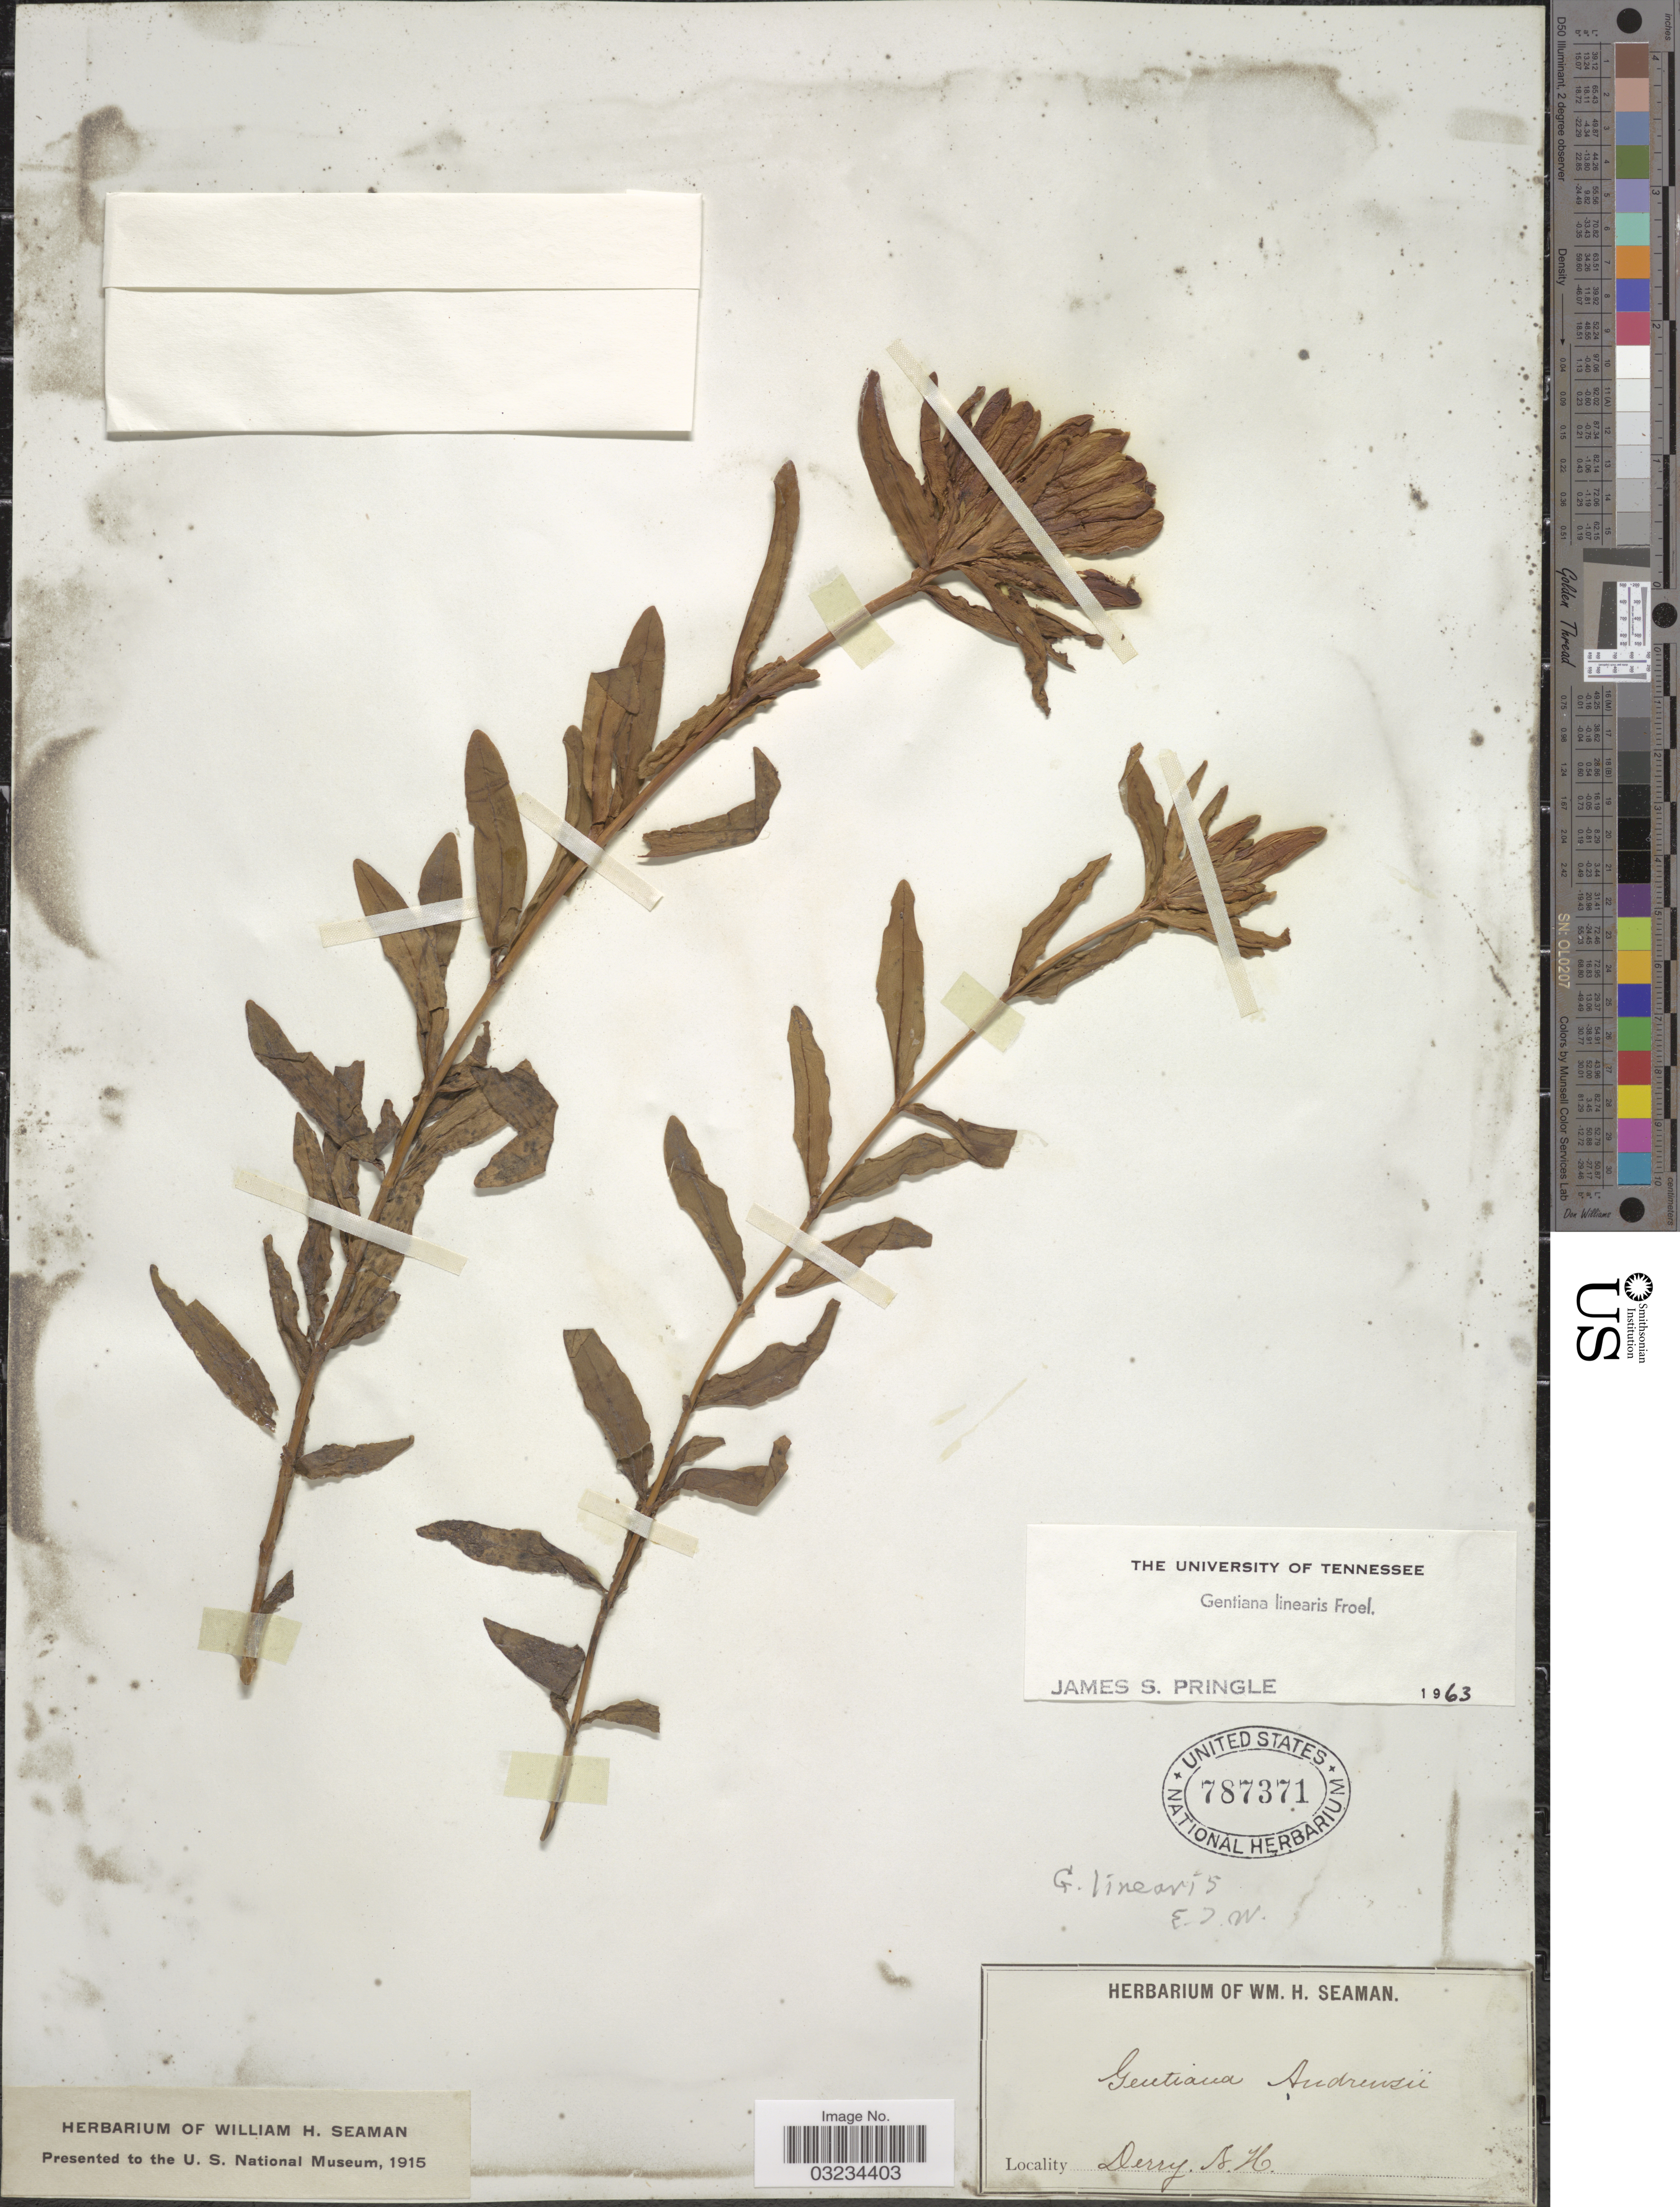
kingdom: Plantae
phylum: Tracheophyta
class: Magnoliopsida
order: Gentianales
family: Gentianaceae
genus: Gentiana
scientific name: Gentiana linearis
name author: Froel.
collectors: Ex herb. W. H. Seaman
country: United States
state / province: New Hampshire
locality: Derry.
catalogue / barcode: US 787371